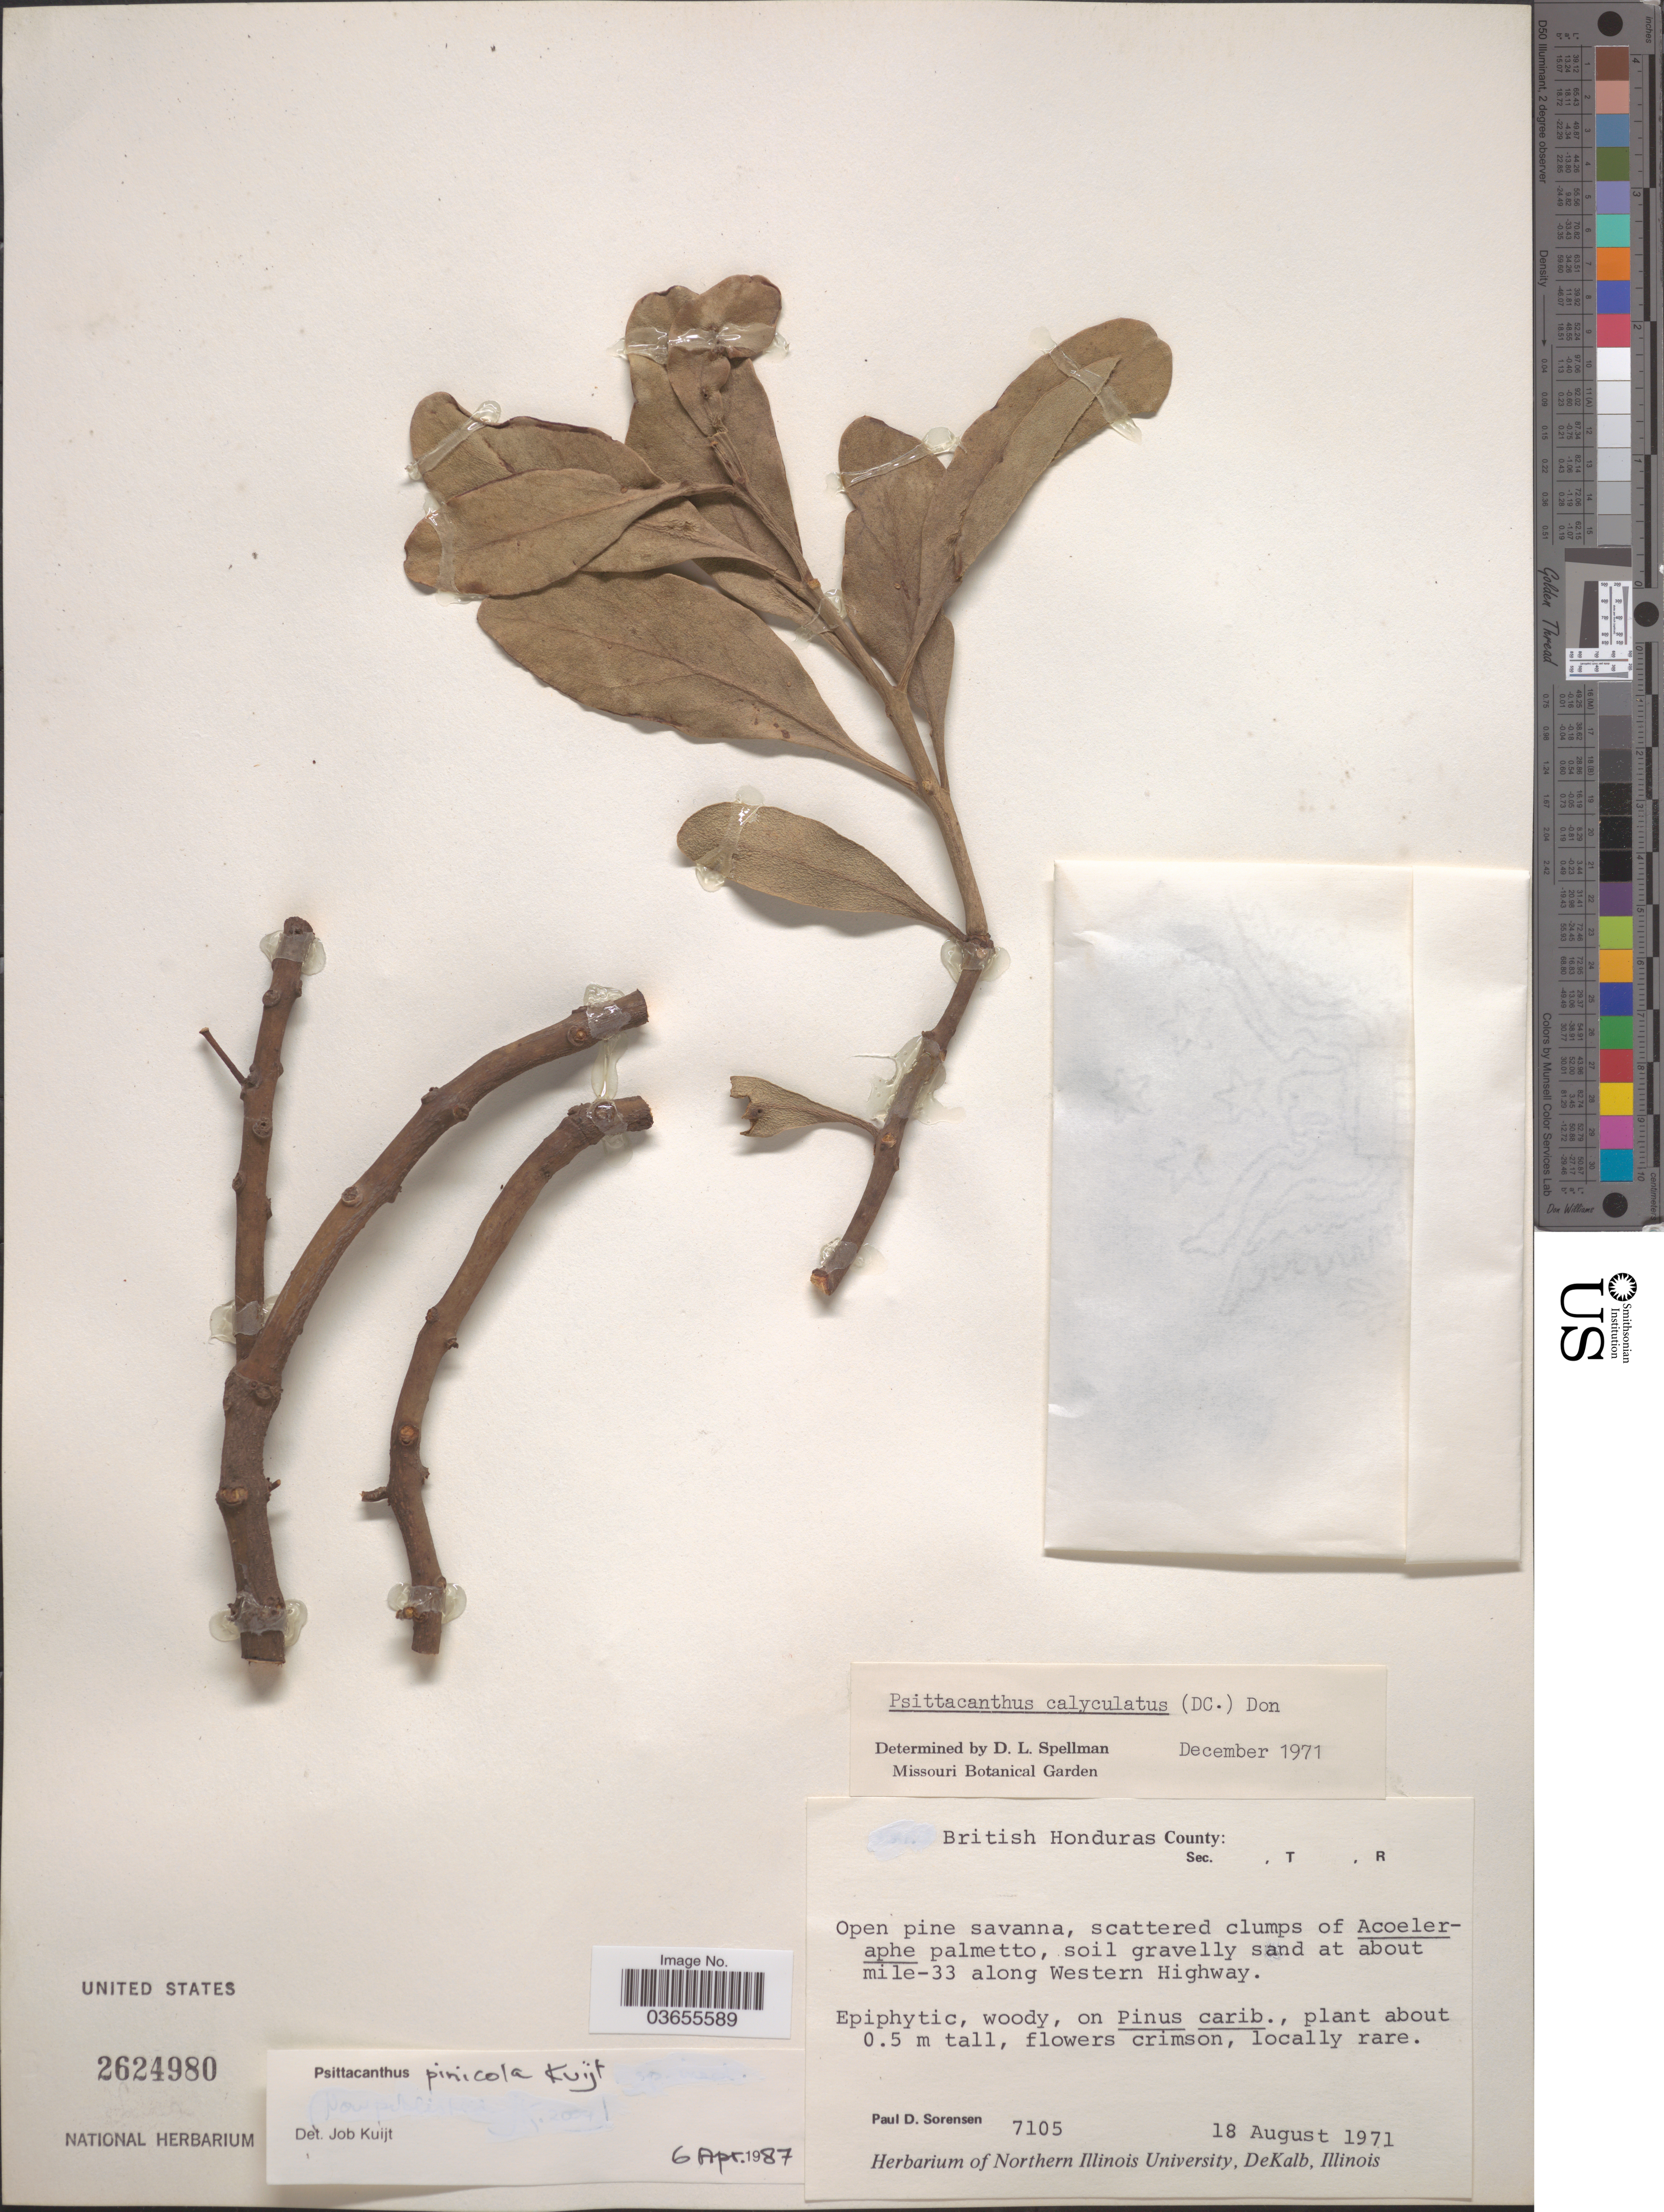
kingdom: Plantae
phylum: Tracheophyta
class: Magnoliopsida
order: Santalales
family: Loranthaceae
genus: Psittacanthus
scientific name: Psittacanthus pinicola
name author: Kuijt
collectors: P. Sorensen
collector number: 7105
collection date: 1971-08-18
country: Belize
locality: British Honduras. At about mile-33 along Western Highway.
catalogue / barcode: US 2624980